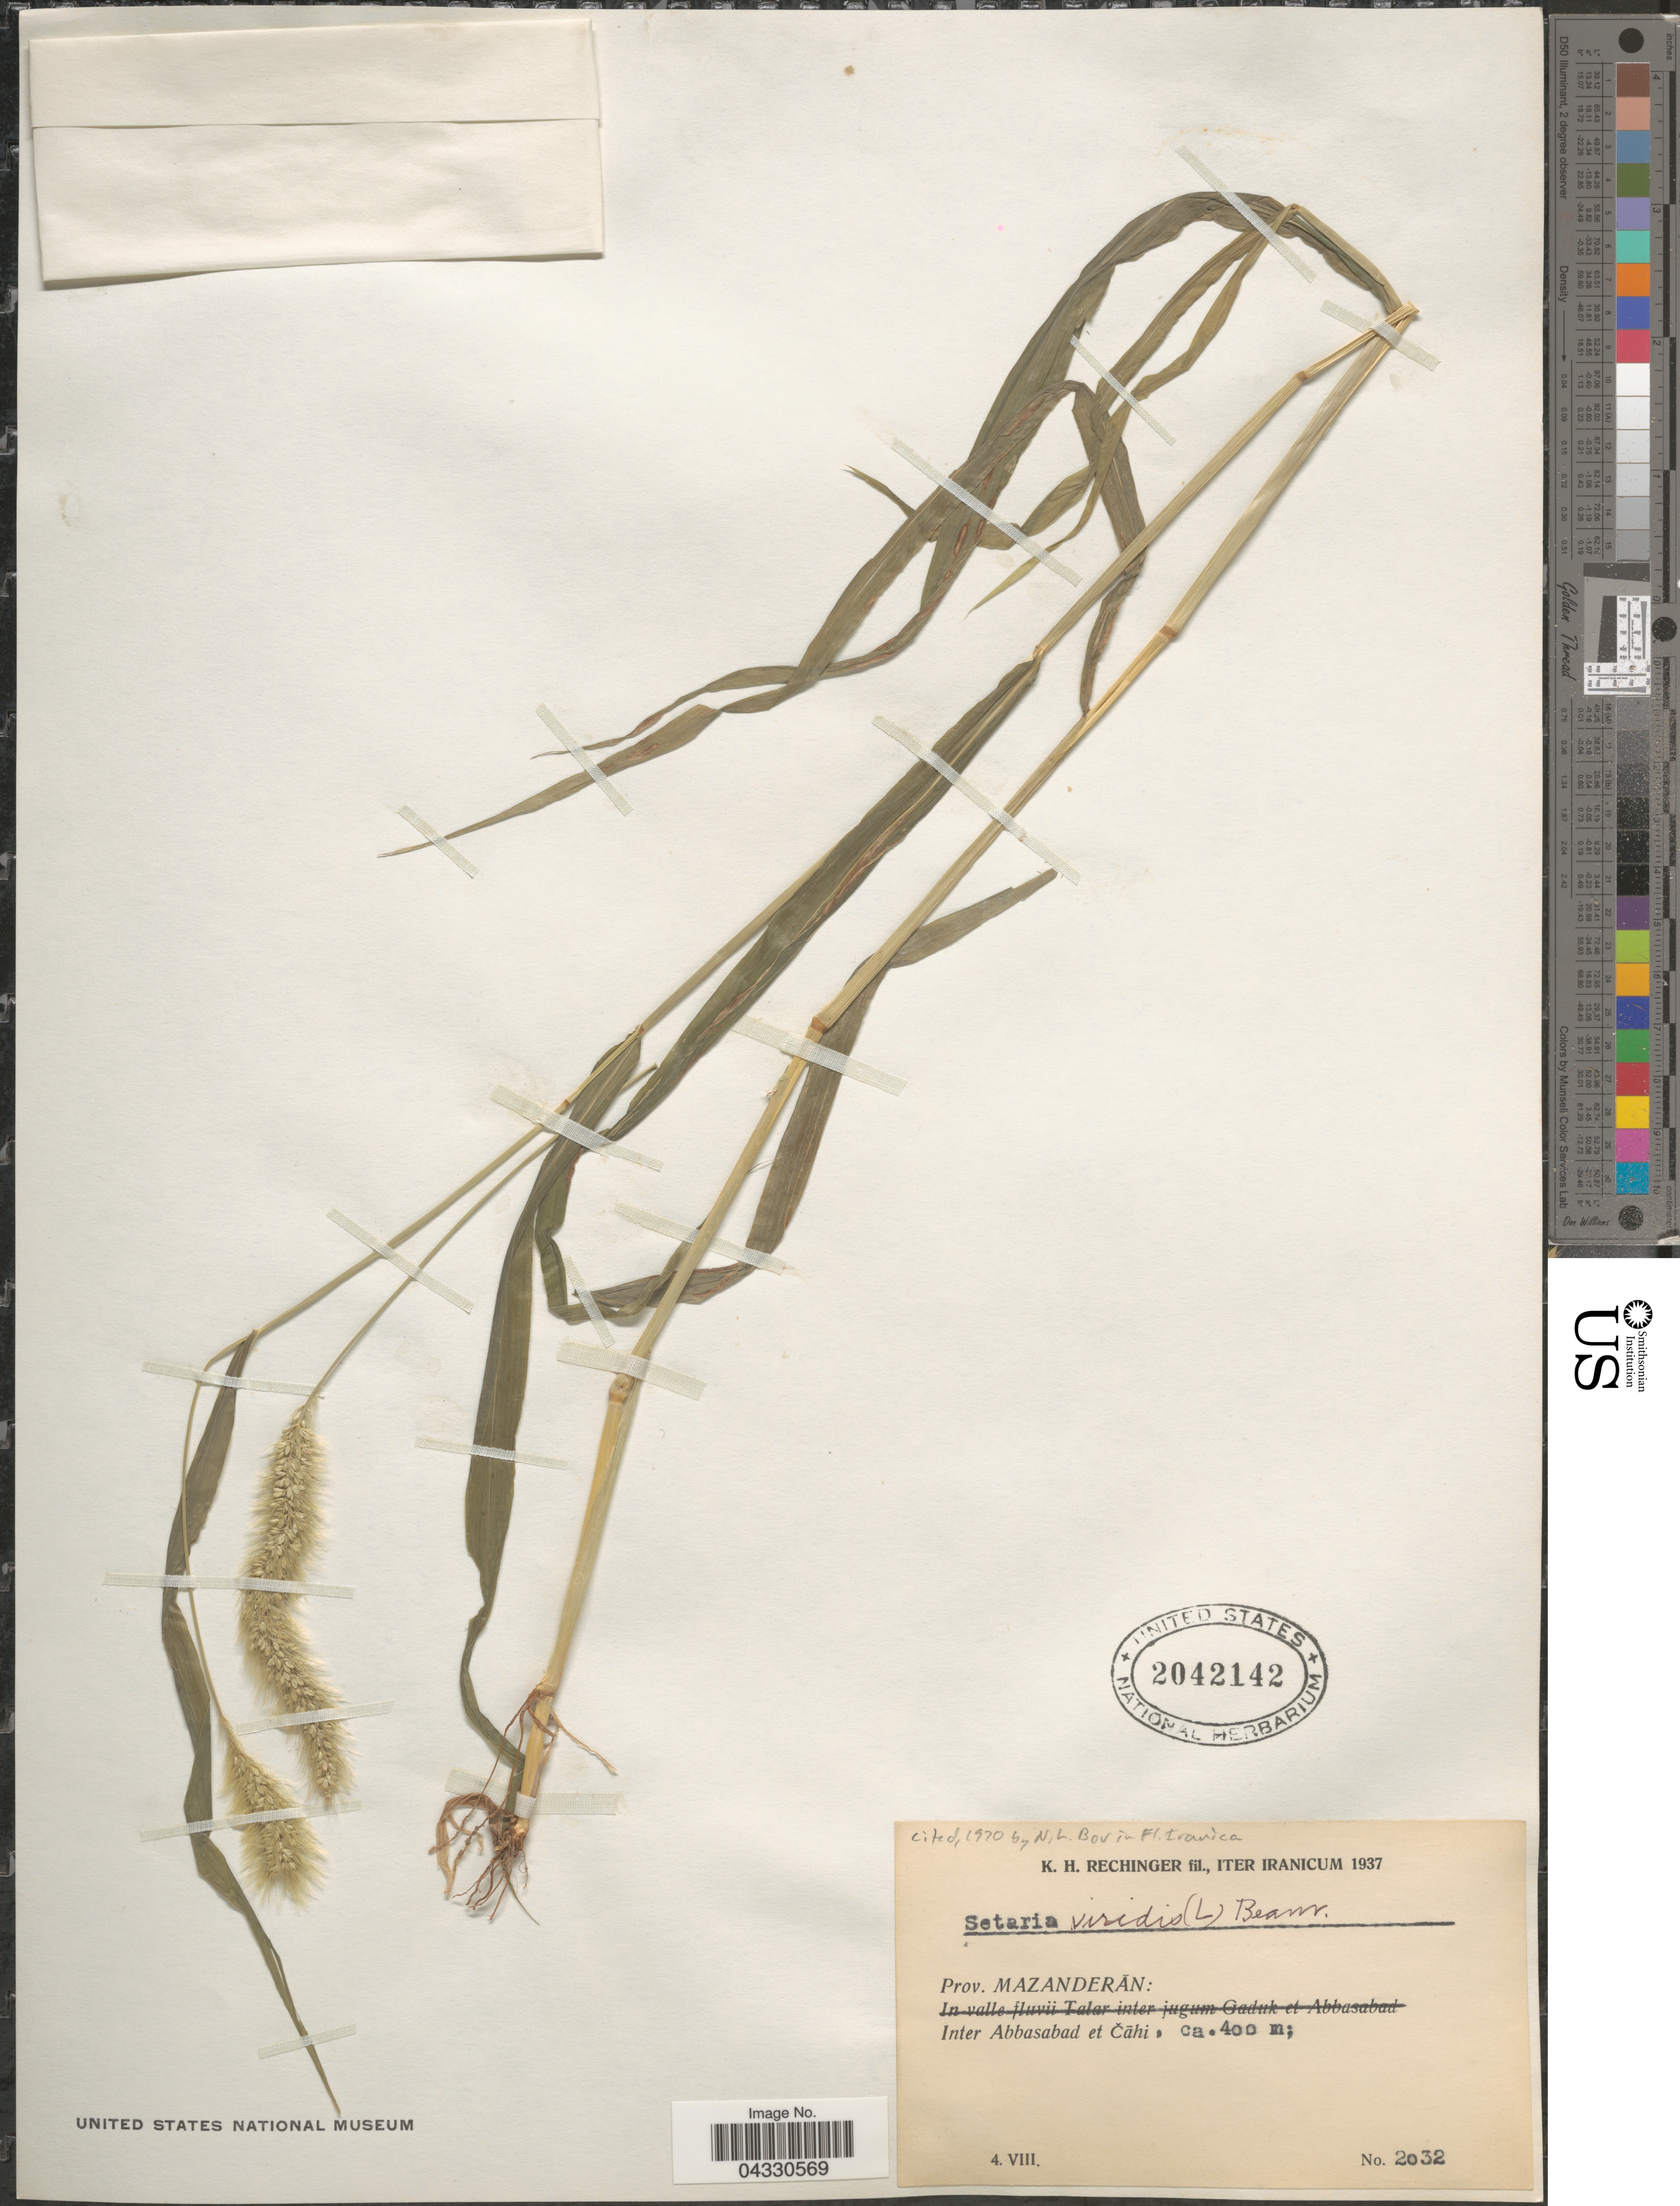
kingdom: Plantae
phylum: Tracheophyta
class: Liliopsida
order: Poales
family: Poaceae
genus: Setaria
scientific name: Setaria viridis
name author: (L.) P. Beauv.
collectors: K. H. Rechinger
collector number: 2032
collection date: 1937-08-04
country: Iran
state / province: Mazandaran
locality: Iter Iranicum 1937. Prov. Mazanderān: Inter Abbasabad et Čāhi.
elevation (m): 400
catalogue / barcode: US 2042142